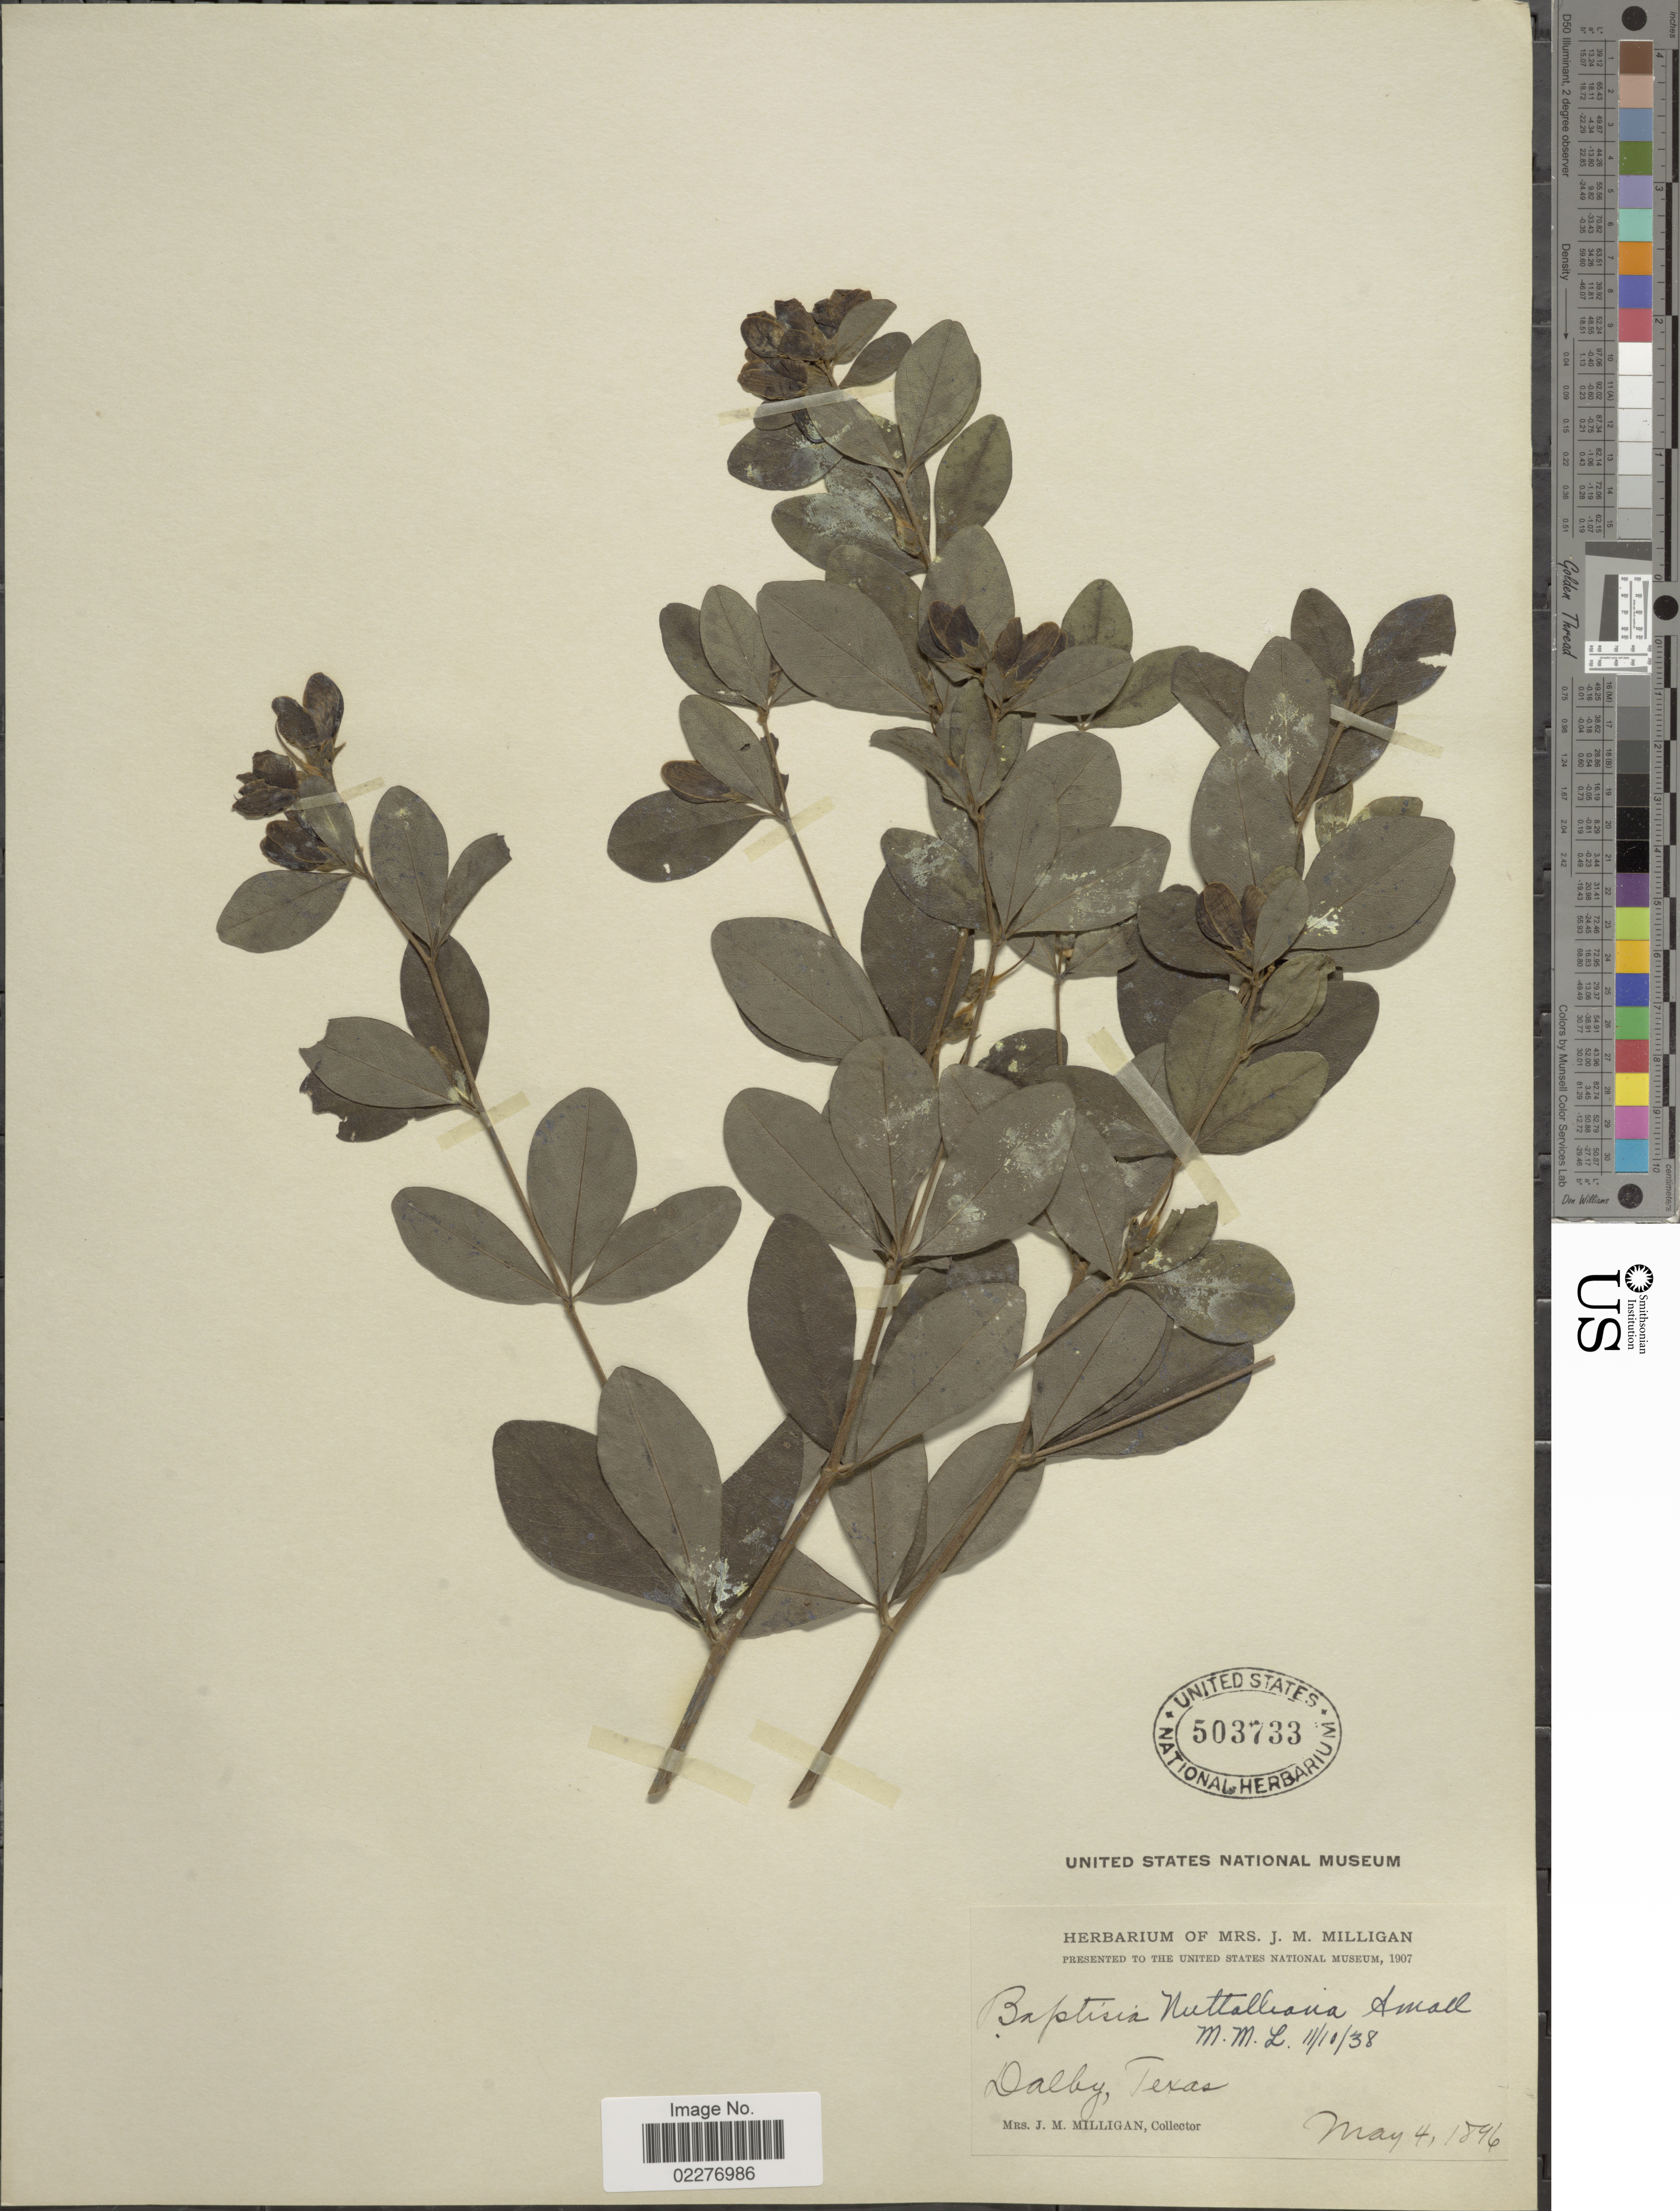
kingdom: Plantae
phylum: Tracheophyta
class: Magnoliopsida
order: Fabales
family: Fabaceae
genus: Baptisia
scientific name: Baptisia nuttalliana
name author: Small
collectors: J. Milligan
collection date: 1896-05-04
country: United States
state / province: Texas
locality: Dalby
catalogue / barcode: US 503733